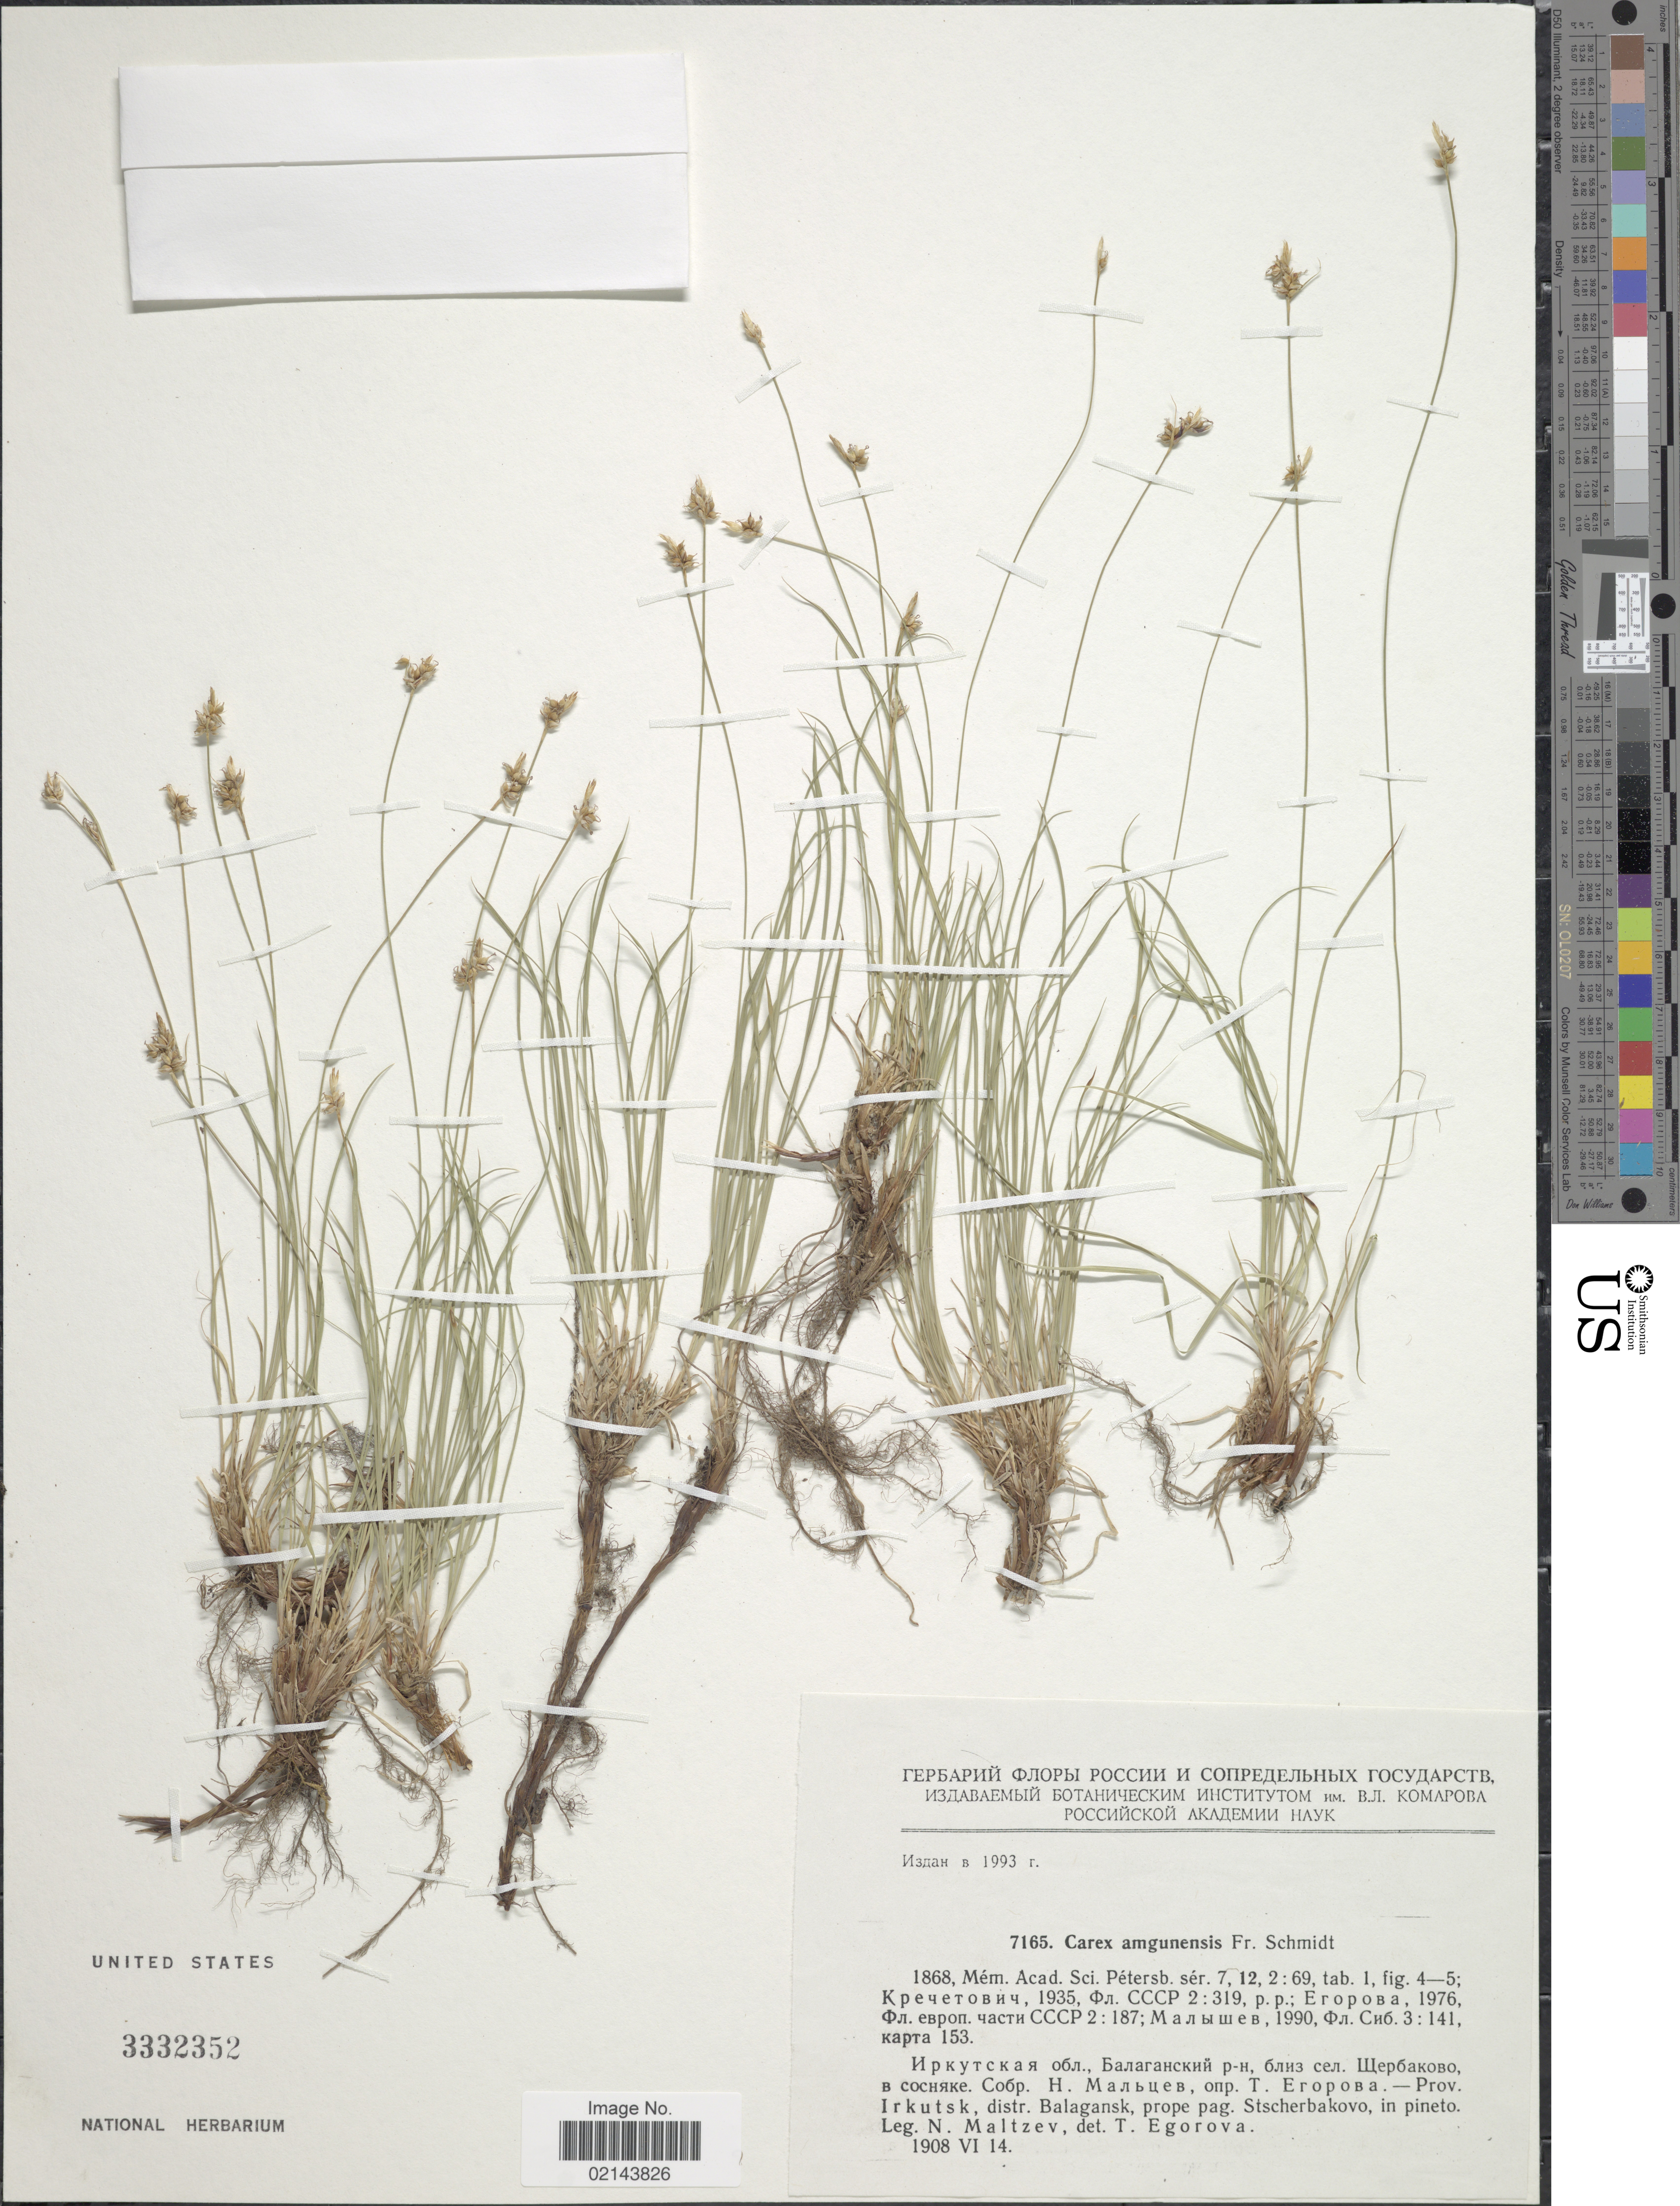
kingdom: Plantae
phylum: Tracheophyta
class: Liliopsida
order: Poales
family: Cyperaceae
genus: Carex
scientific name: Carex amgunensis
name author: F. Schmidt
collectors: N. Maltzev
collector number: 7165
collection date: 1908-06-14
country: Russian Federation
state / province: Irkutsk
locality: Distr. Bagalansk, prope pag. Stscherbakovo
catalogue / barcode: US 3332352